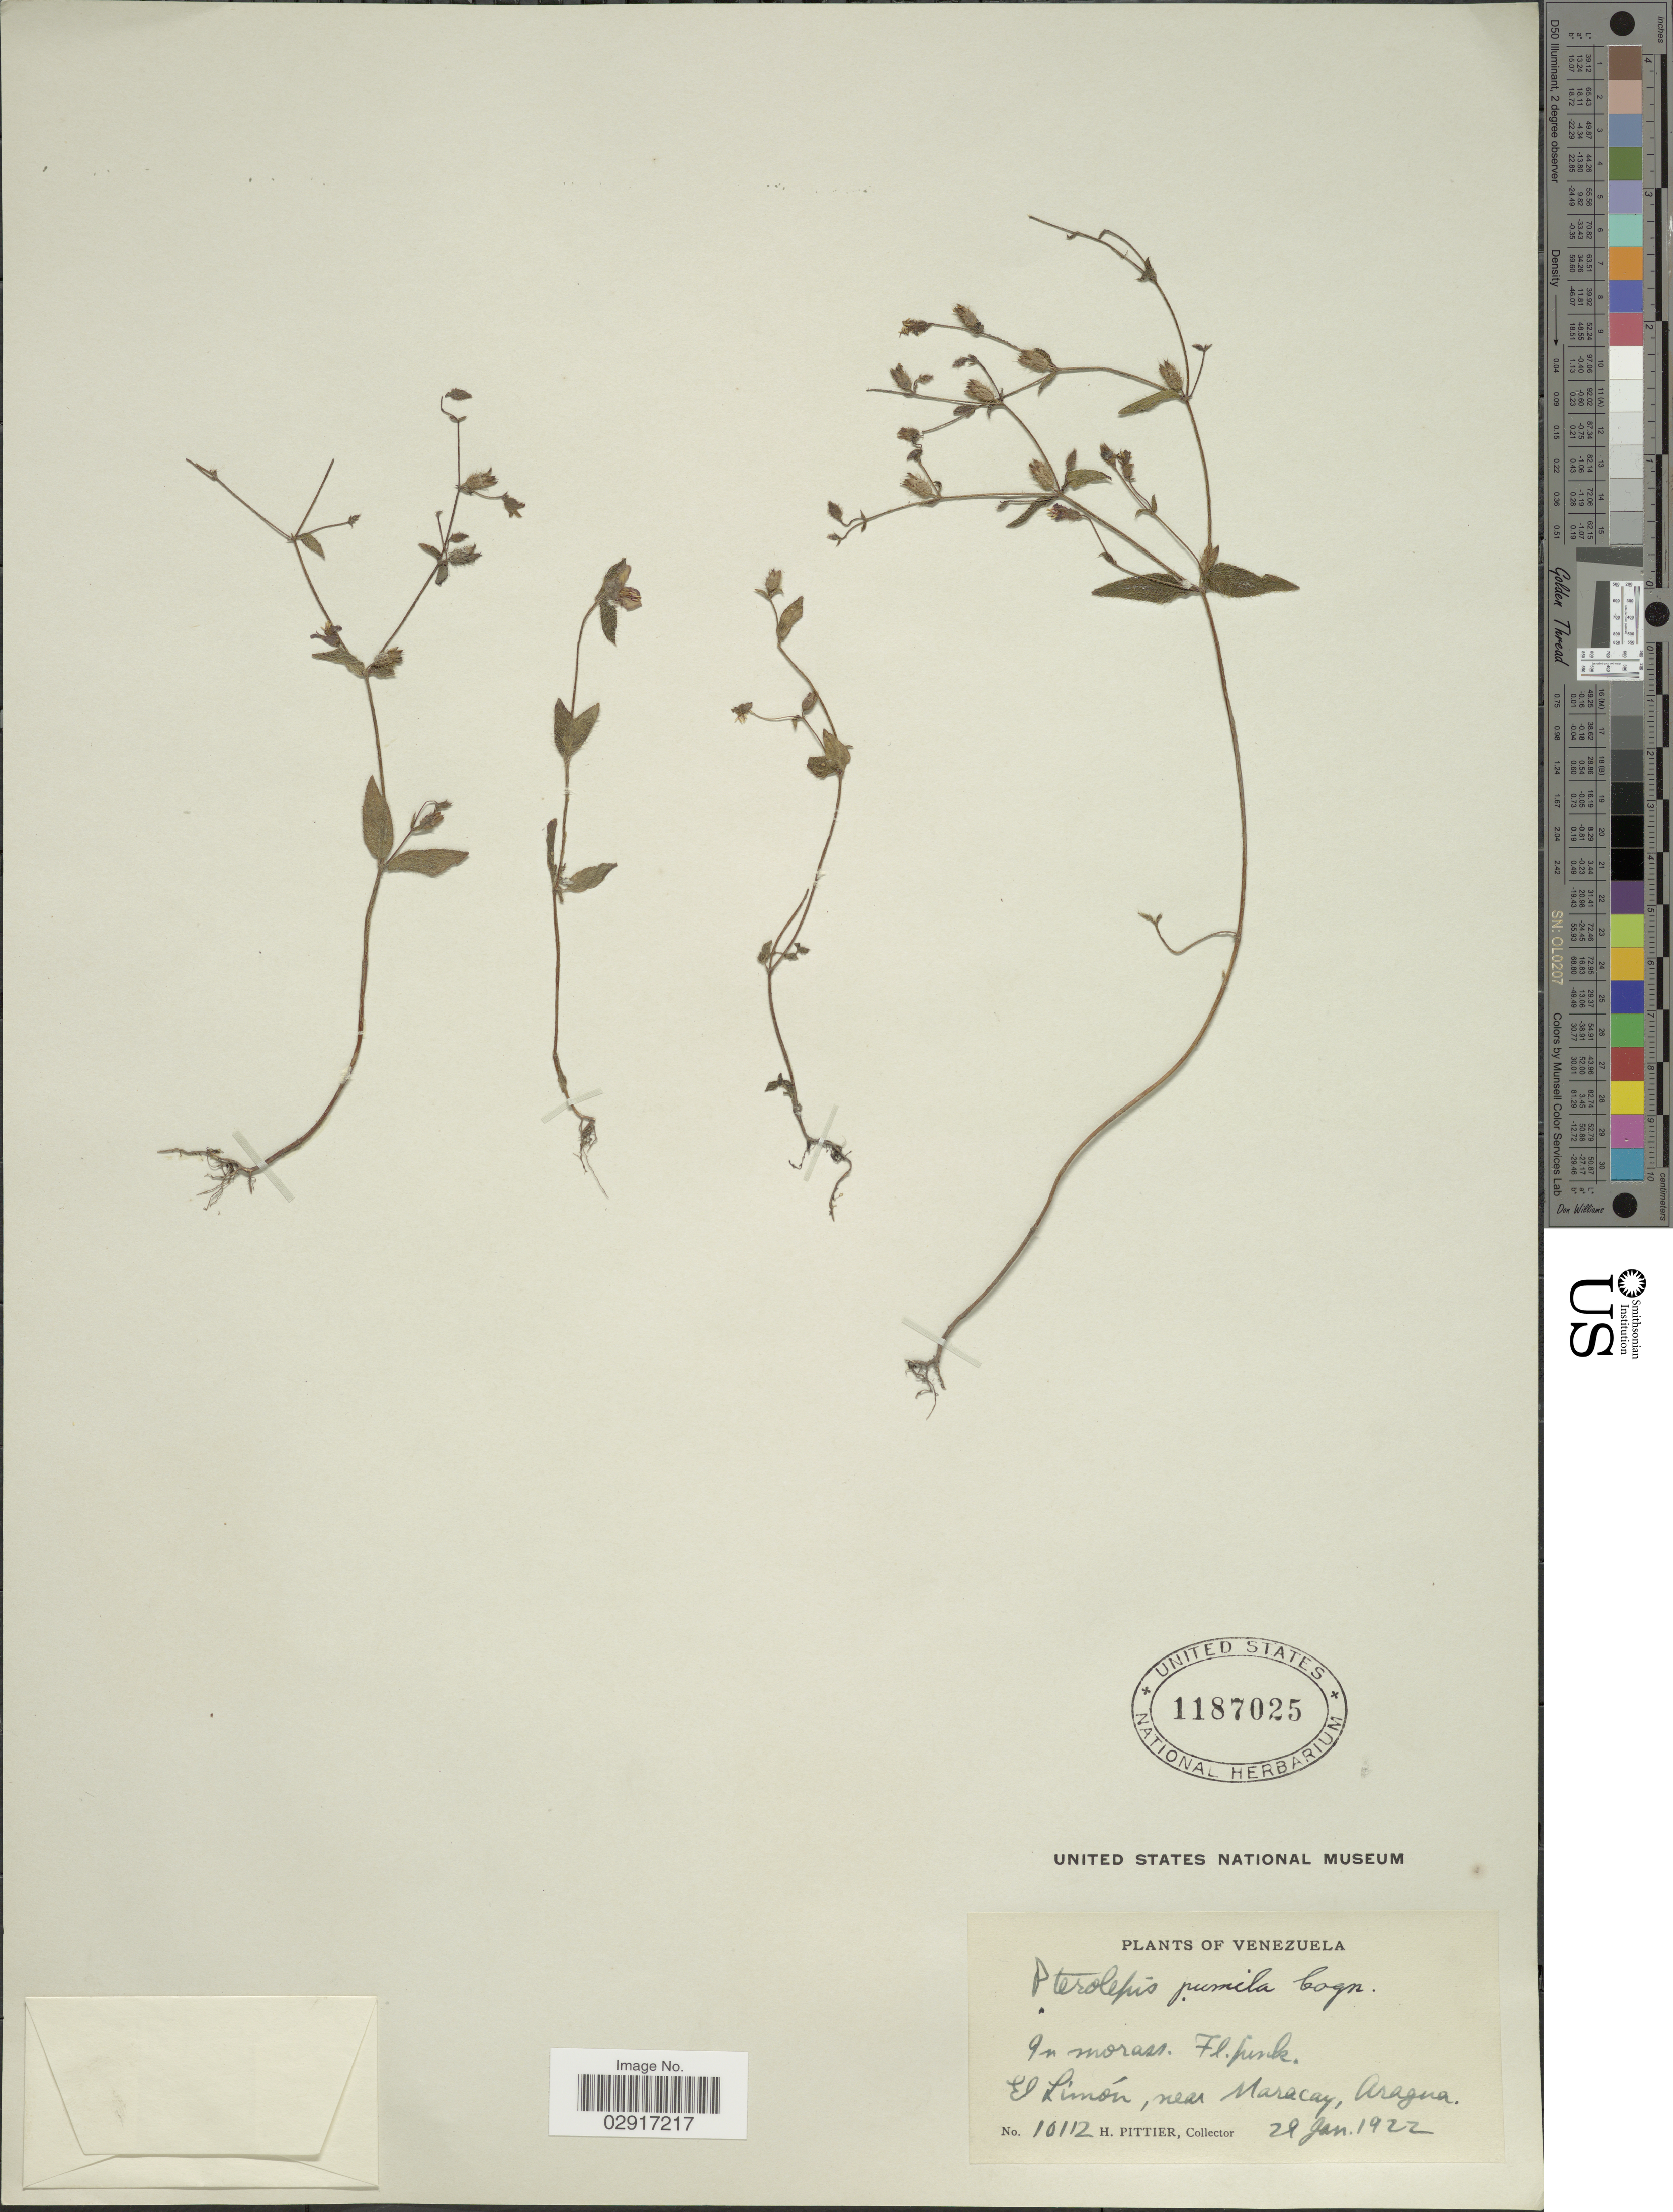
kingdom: Plantae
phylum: Tracheophyta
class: Magnoliopsida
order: Myrtales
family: Melastomataceae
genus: Pterolepis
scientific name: Pterolepis pumila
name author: (Bonpl.) DC. ex Crueg.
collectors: H. F. Pittier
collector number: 10112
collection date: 1922-01-28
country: Venezuela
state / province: Aragua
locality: El Limón, near Maracay.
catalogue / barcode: US 1187025